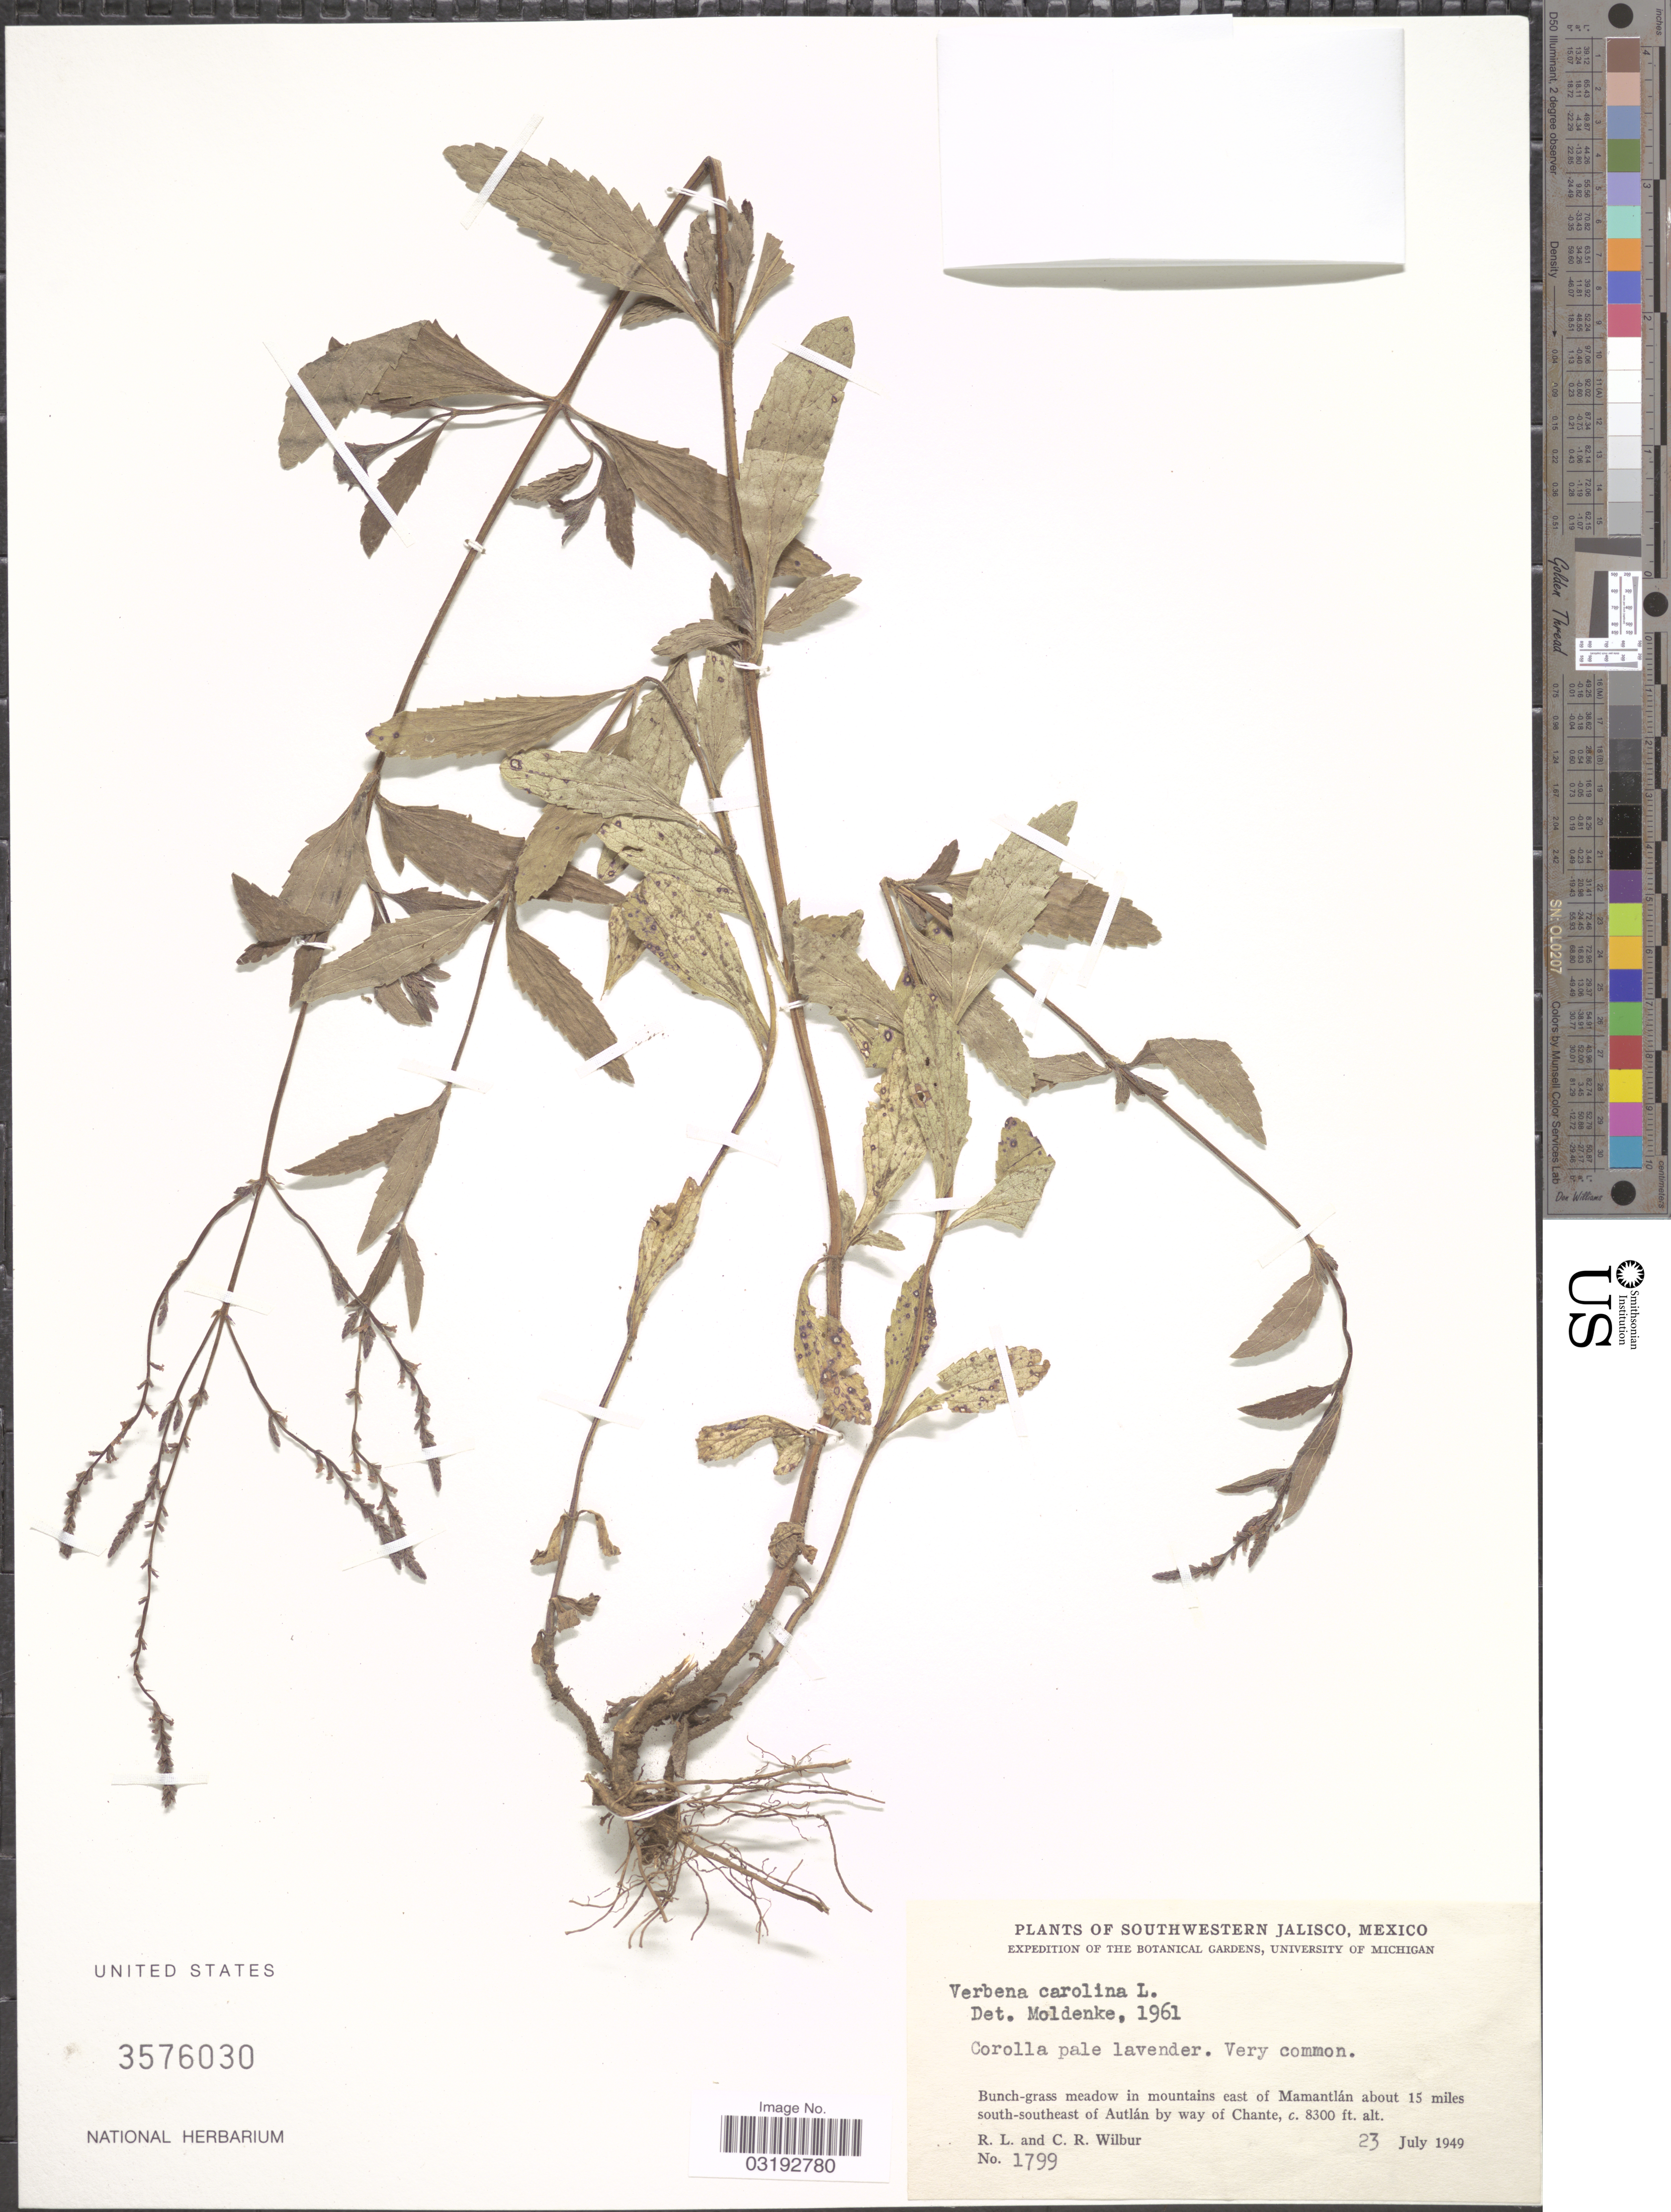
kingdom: Plantae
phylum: Tracheophyta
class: Magnoliopsida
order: Lamiales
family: Verbenaceae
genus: Verbena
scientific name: Verbena carolina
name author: L.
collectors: R. L. Wilbur & C. Wilbur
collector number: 1799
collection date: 1949-07-23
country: Mexico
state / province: Jalisco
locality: Southwestern Jalisco. In mountains east of Mamantlán about 15 miles south-southeast of Autlán by way of Chante.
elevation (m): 2530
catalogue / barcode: US 3576030